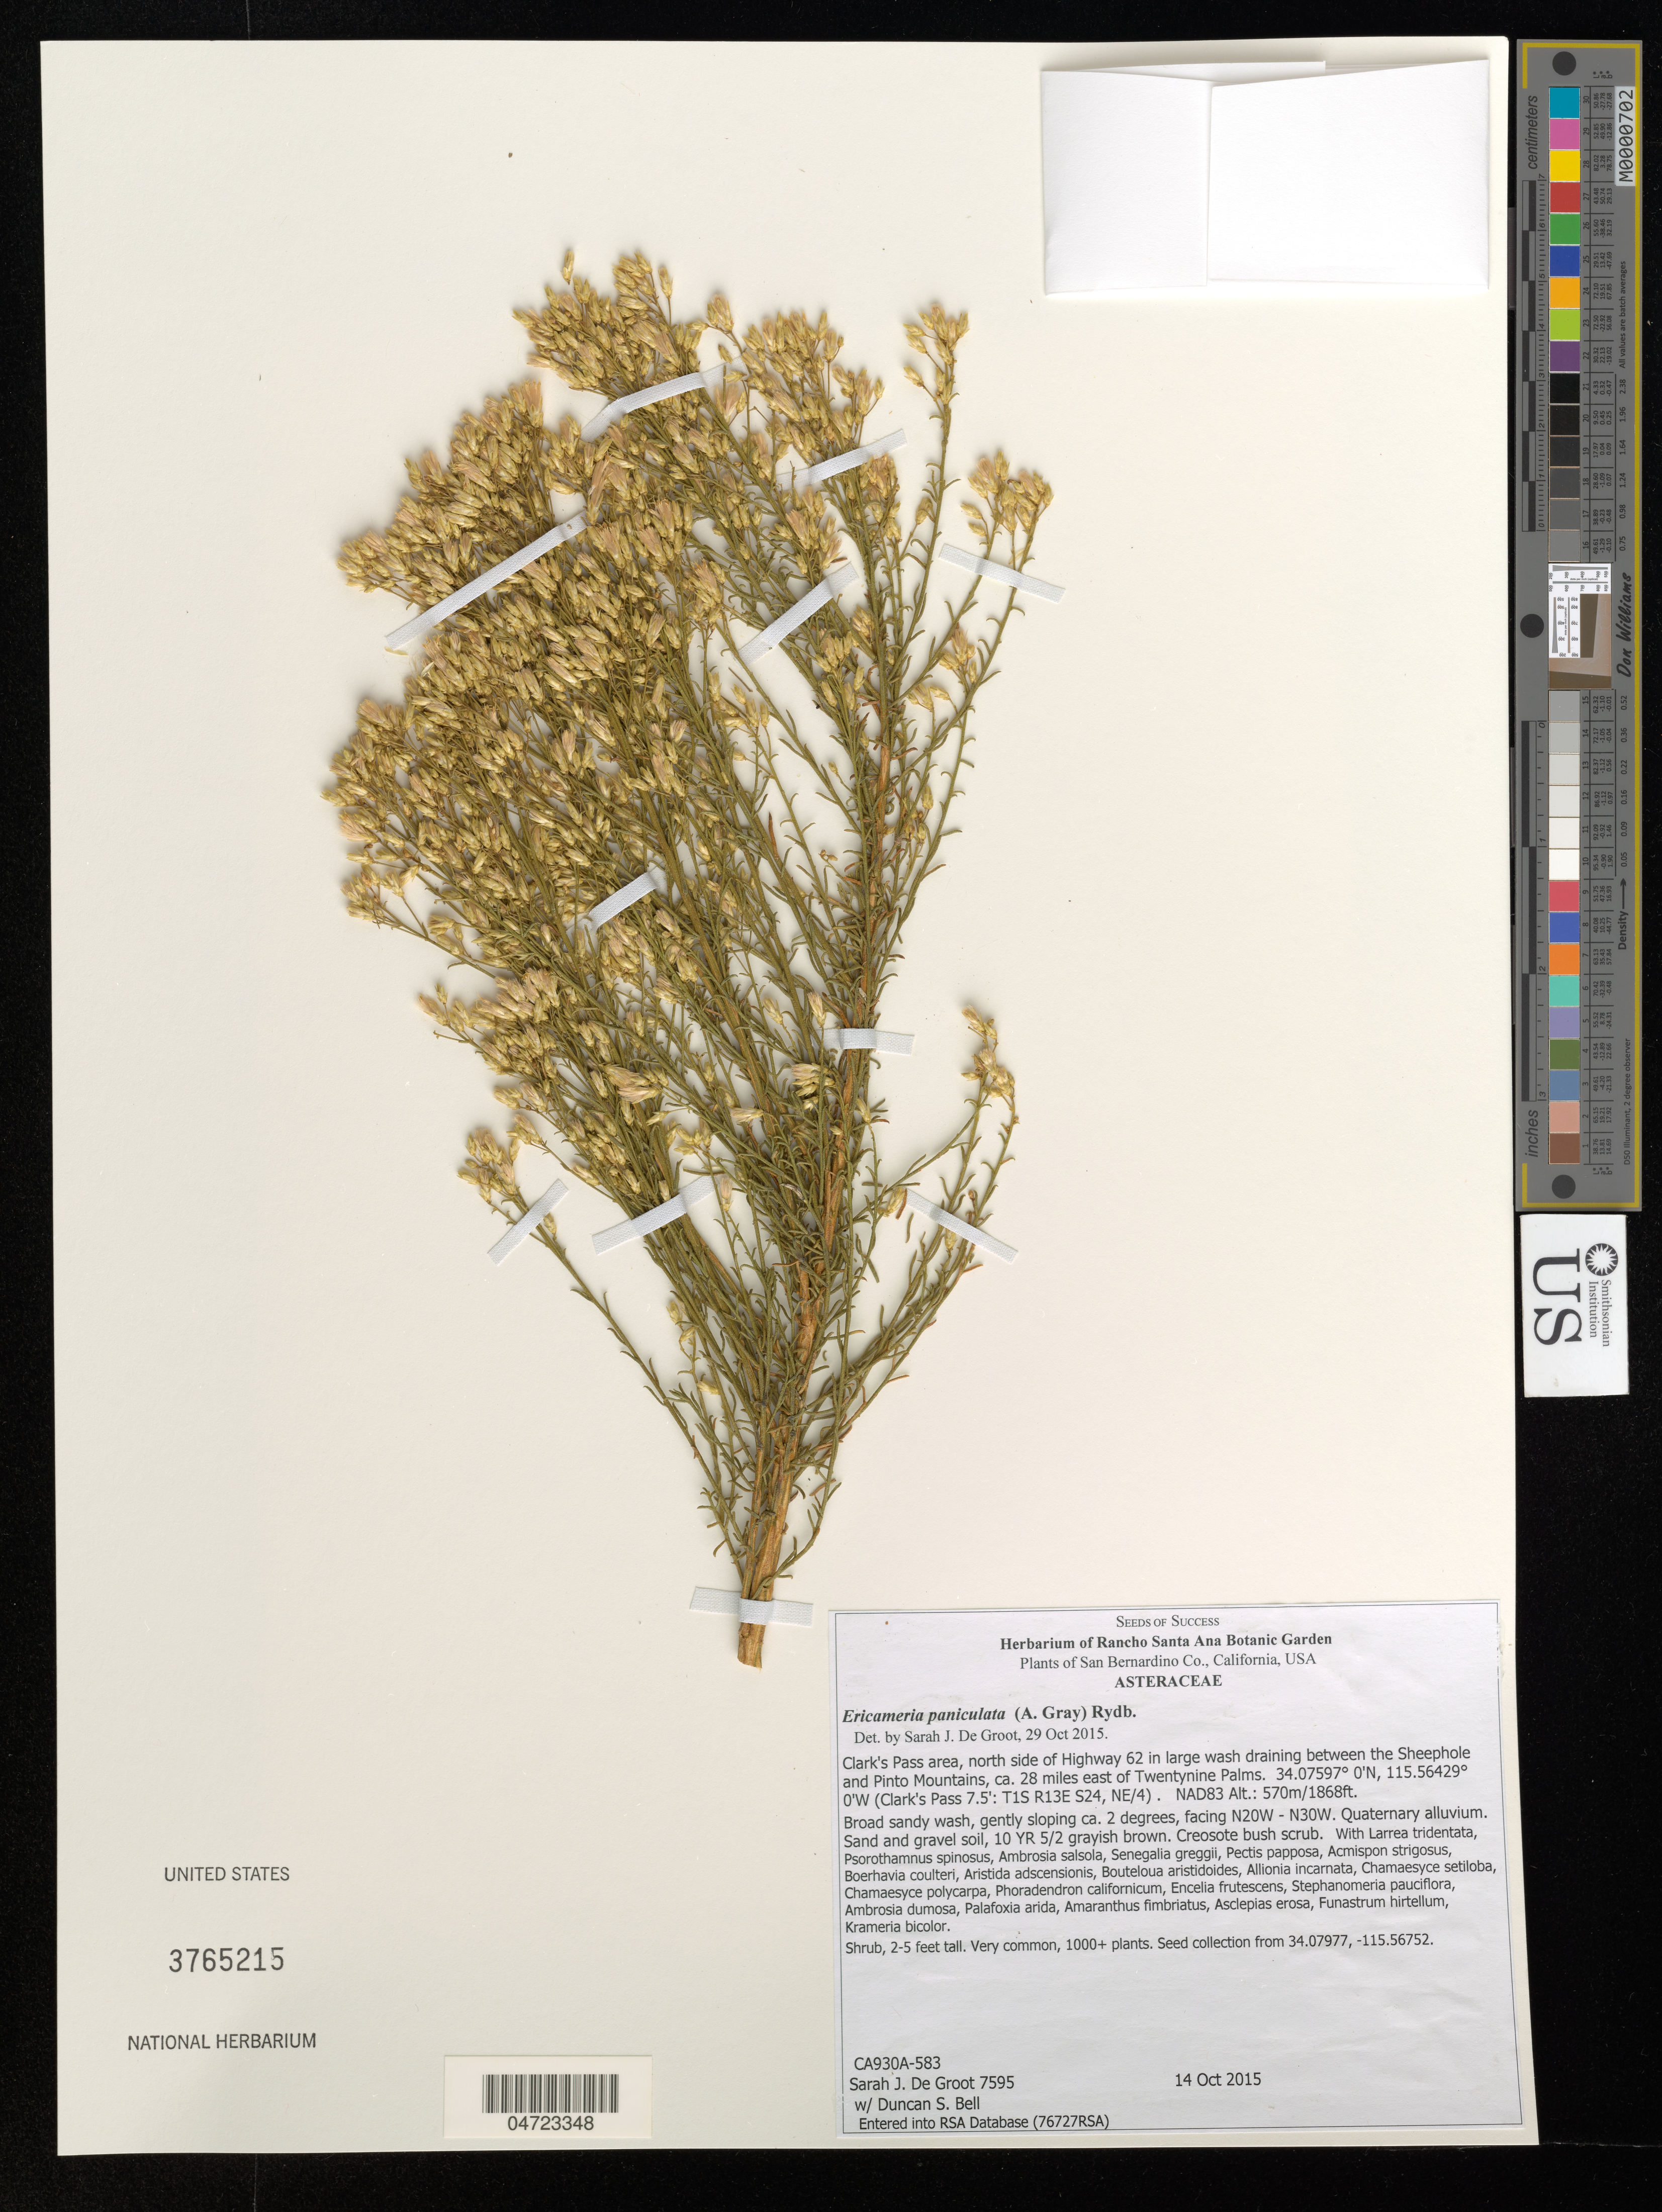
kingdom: Plantae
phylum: Tracheophyta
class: Magnoliopsida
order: Asterales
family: Asteraceae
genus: Ericameria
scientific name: Ericameria paniculata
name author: (A. Gray) Rydb.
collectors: S. De Groot & D. S. Bell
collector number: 7595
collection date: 2015-10-14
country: United States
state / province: California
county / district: San Bernardino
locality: San Bernardino Co. Clark's Pass area, north side of Highway 62 in large wash draining between the Sheephole and Pinto Mountains, ca. 28 miles east of Twentynine Palms. Broad sandy wash, gently sloping ca. 2 degrees, facing N20W - N30W. (Clark's Pass 7.5': T1S R13E S24, NE/4).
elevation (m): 570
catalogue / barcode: US 3765215